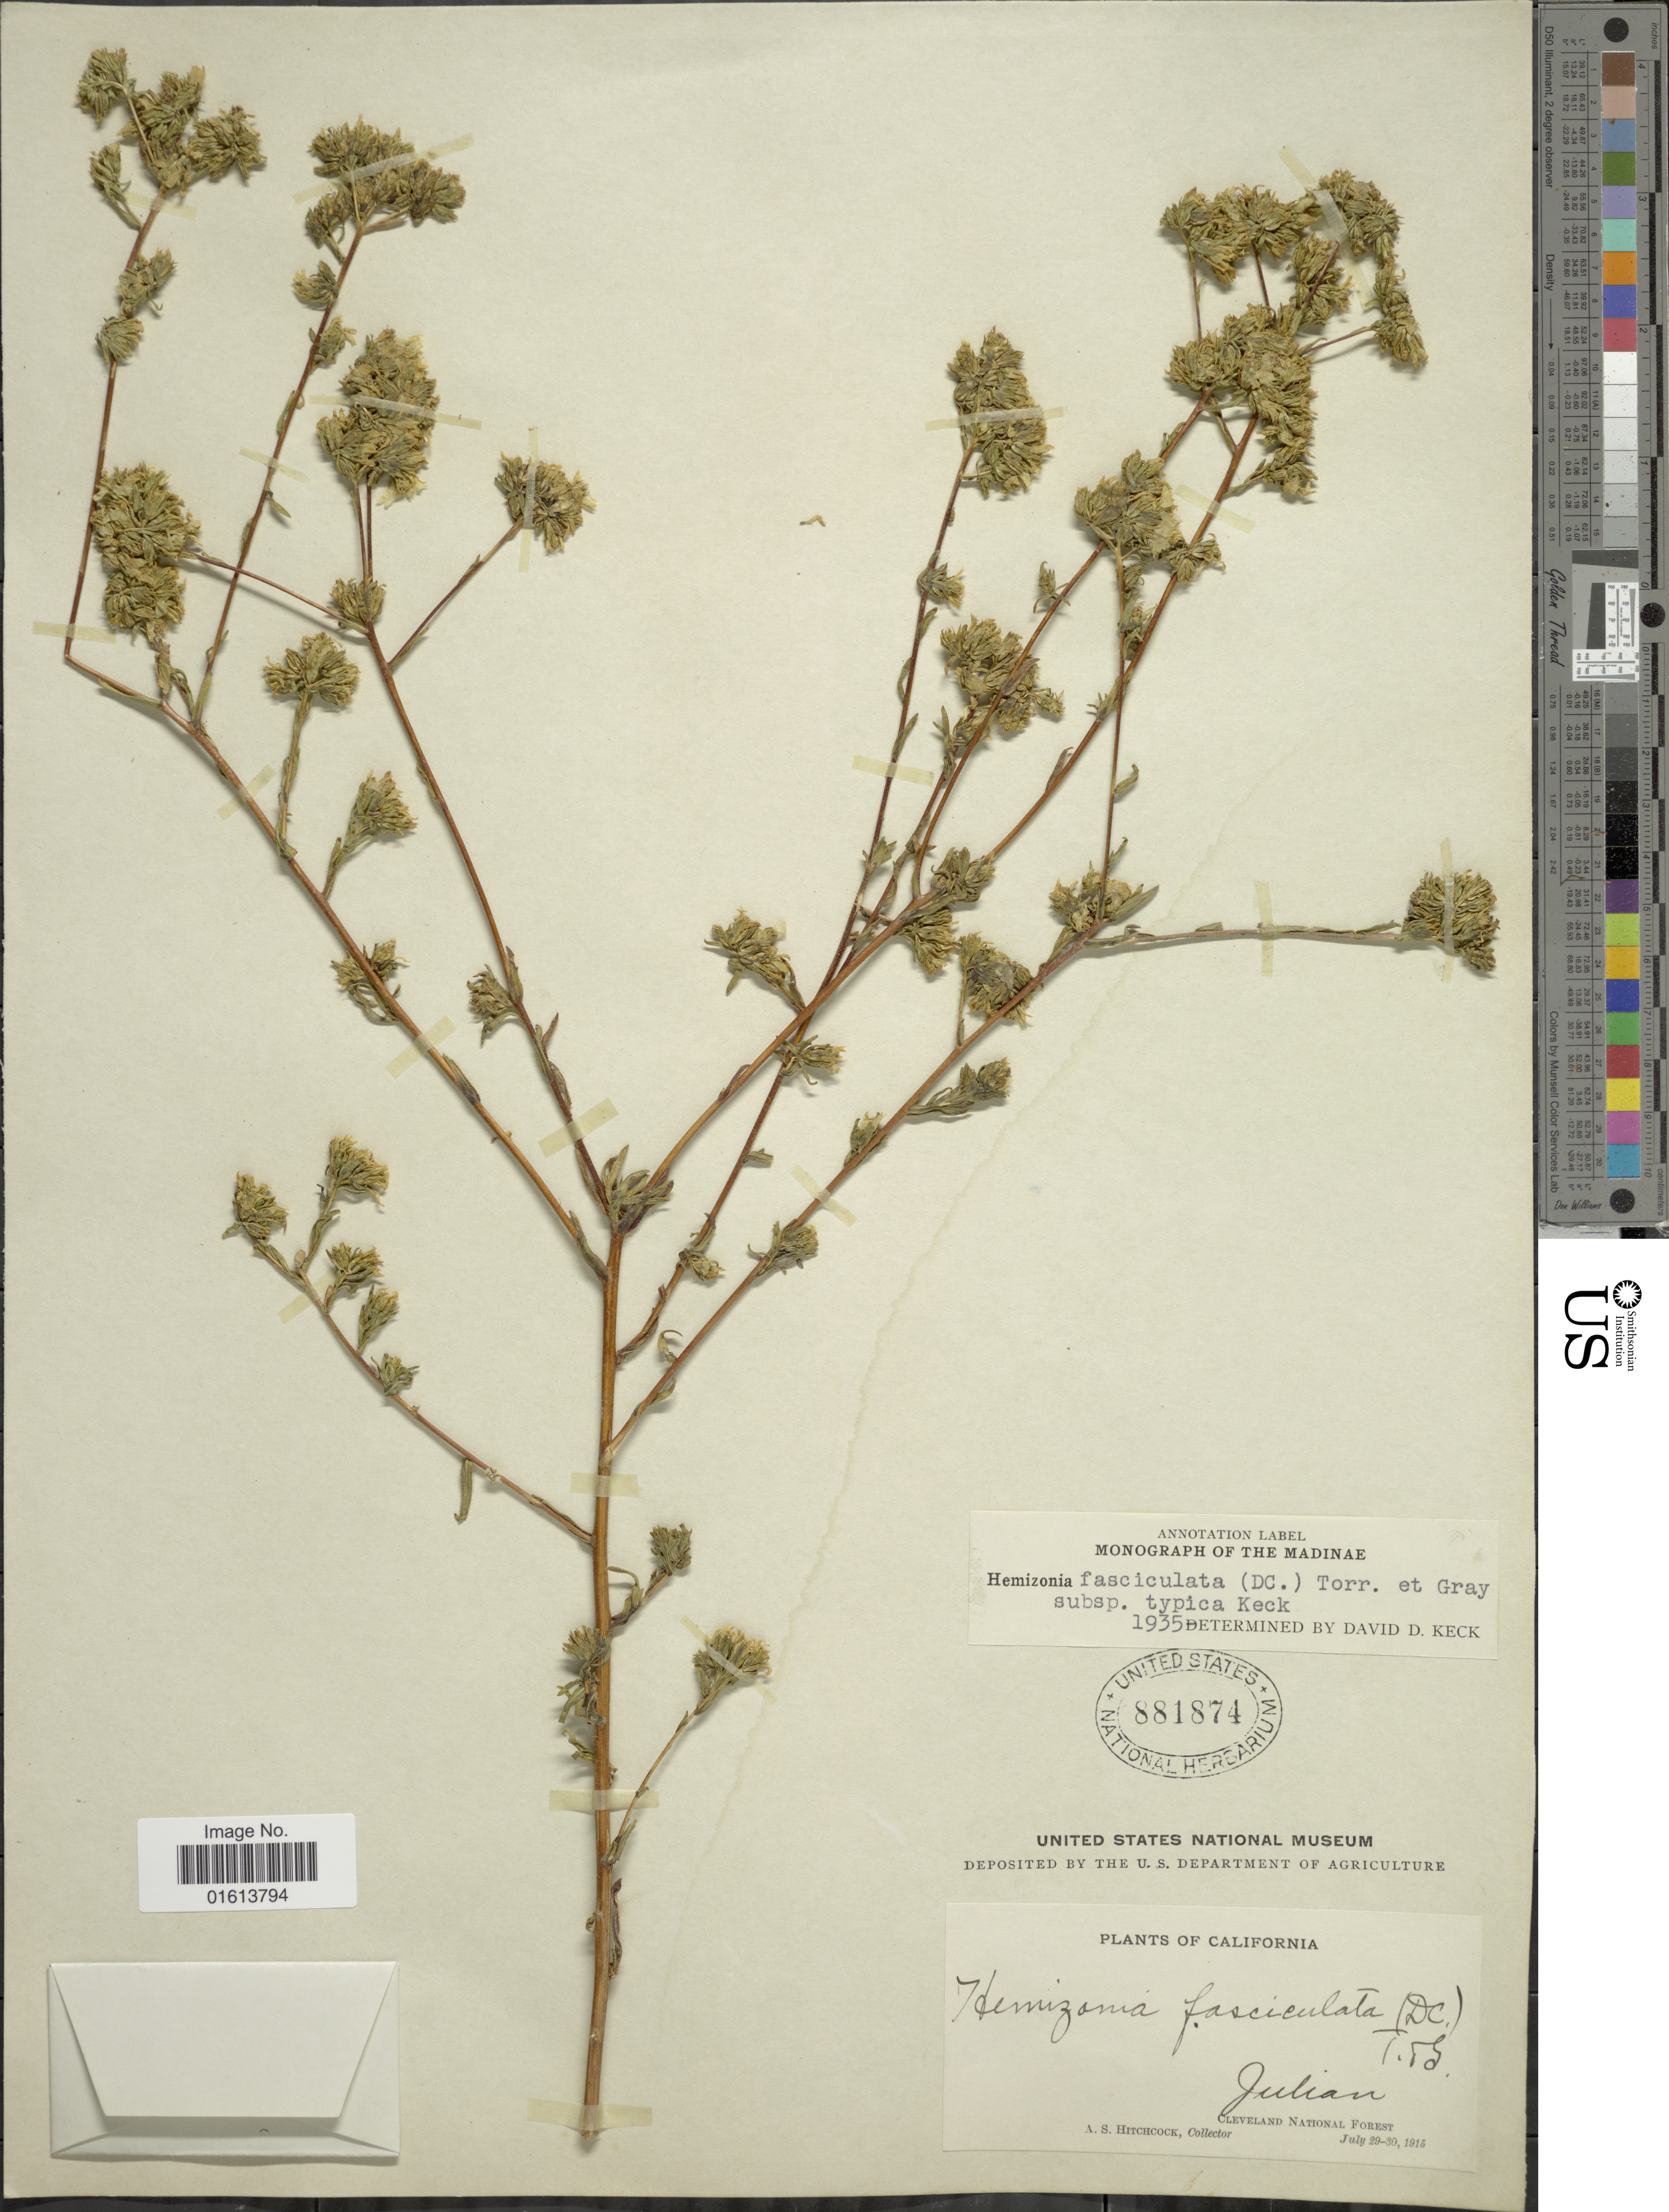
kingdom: Plantae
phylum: Tracheophyta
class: Magnoliopsida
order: Asterales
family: Asteraceae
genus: Deinandra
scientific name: Deinandra fasciculata subsp. fasciculata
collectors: A. S. Hitchcock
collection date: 1915-07-29/1915-07-30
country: United States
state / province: California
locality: California. Cleveland National Forest. Julian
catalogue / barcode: US 881874